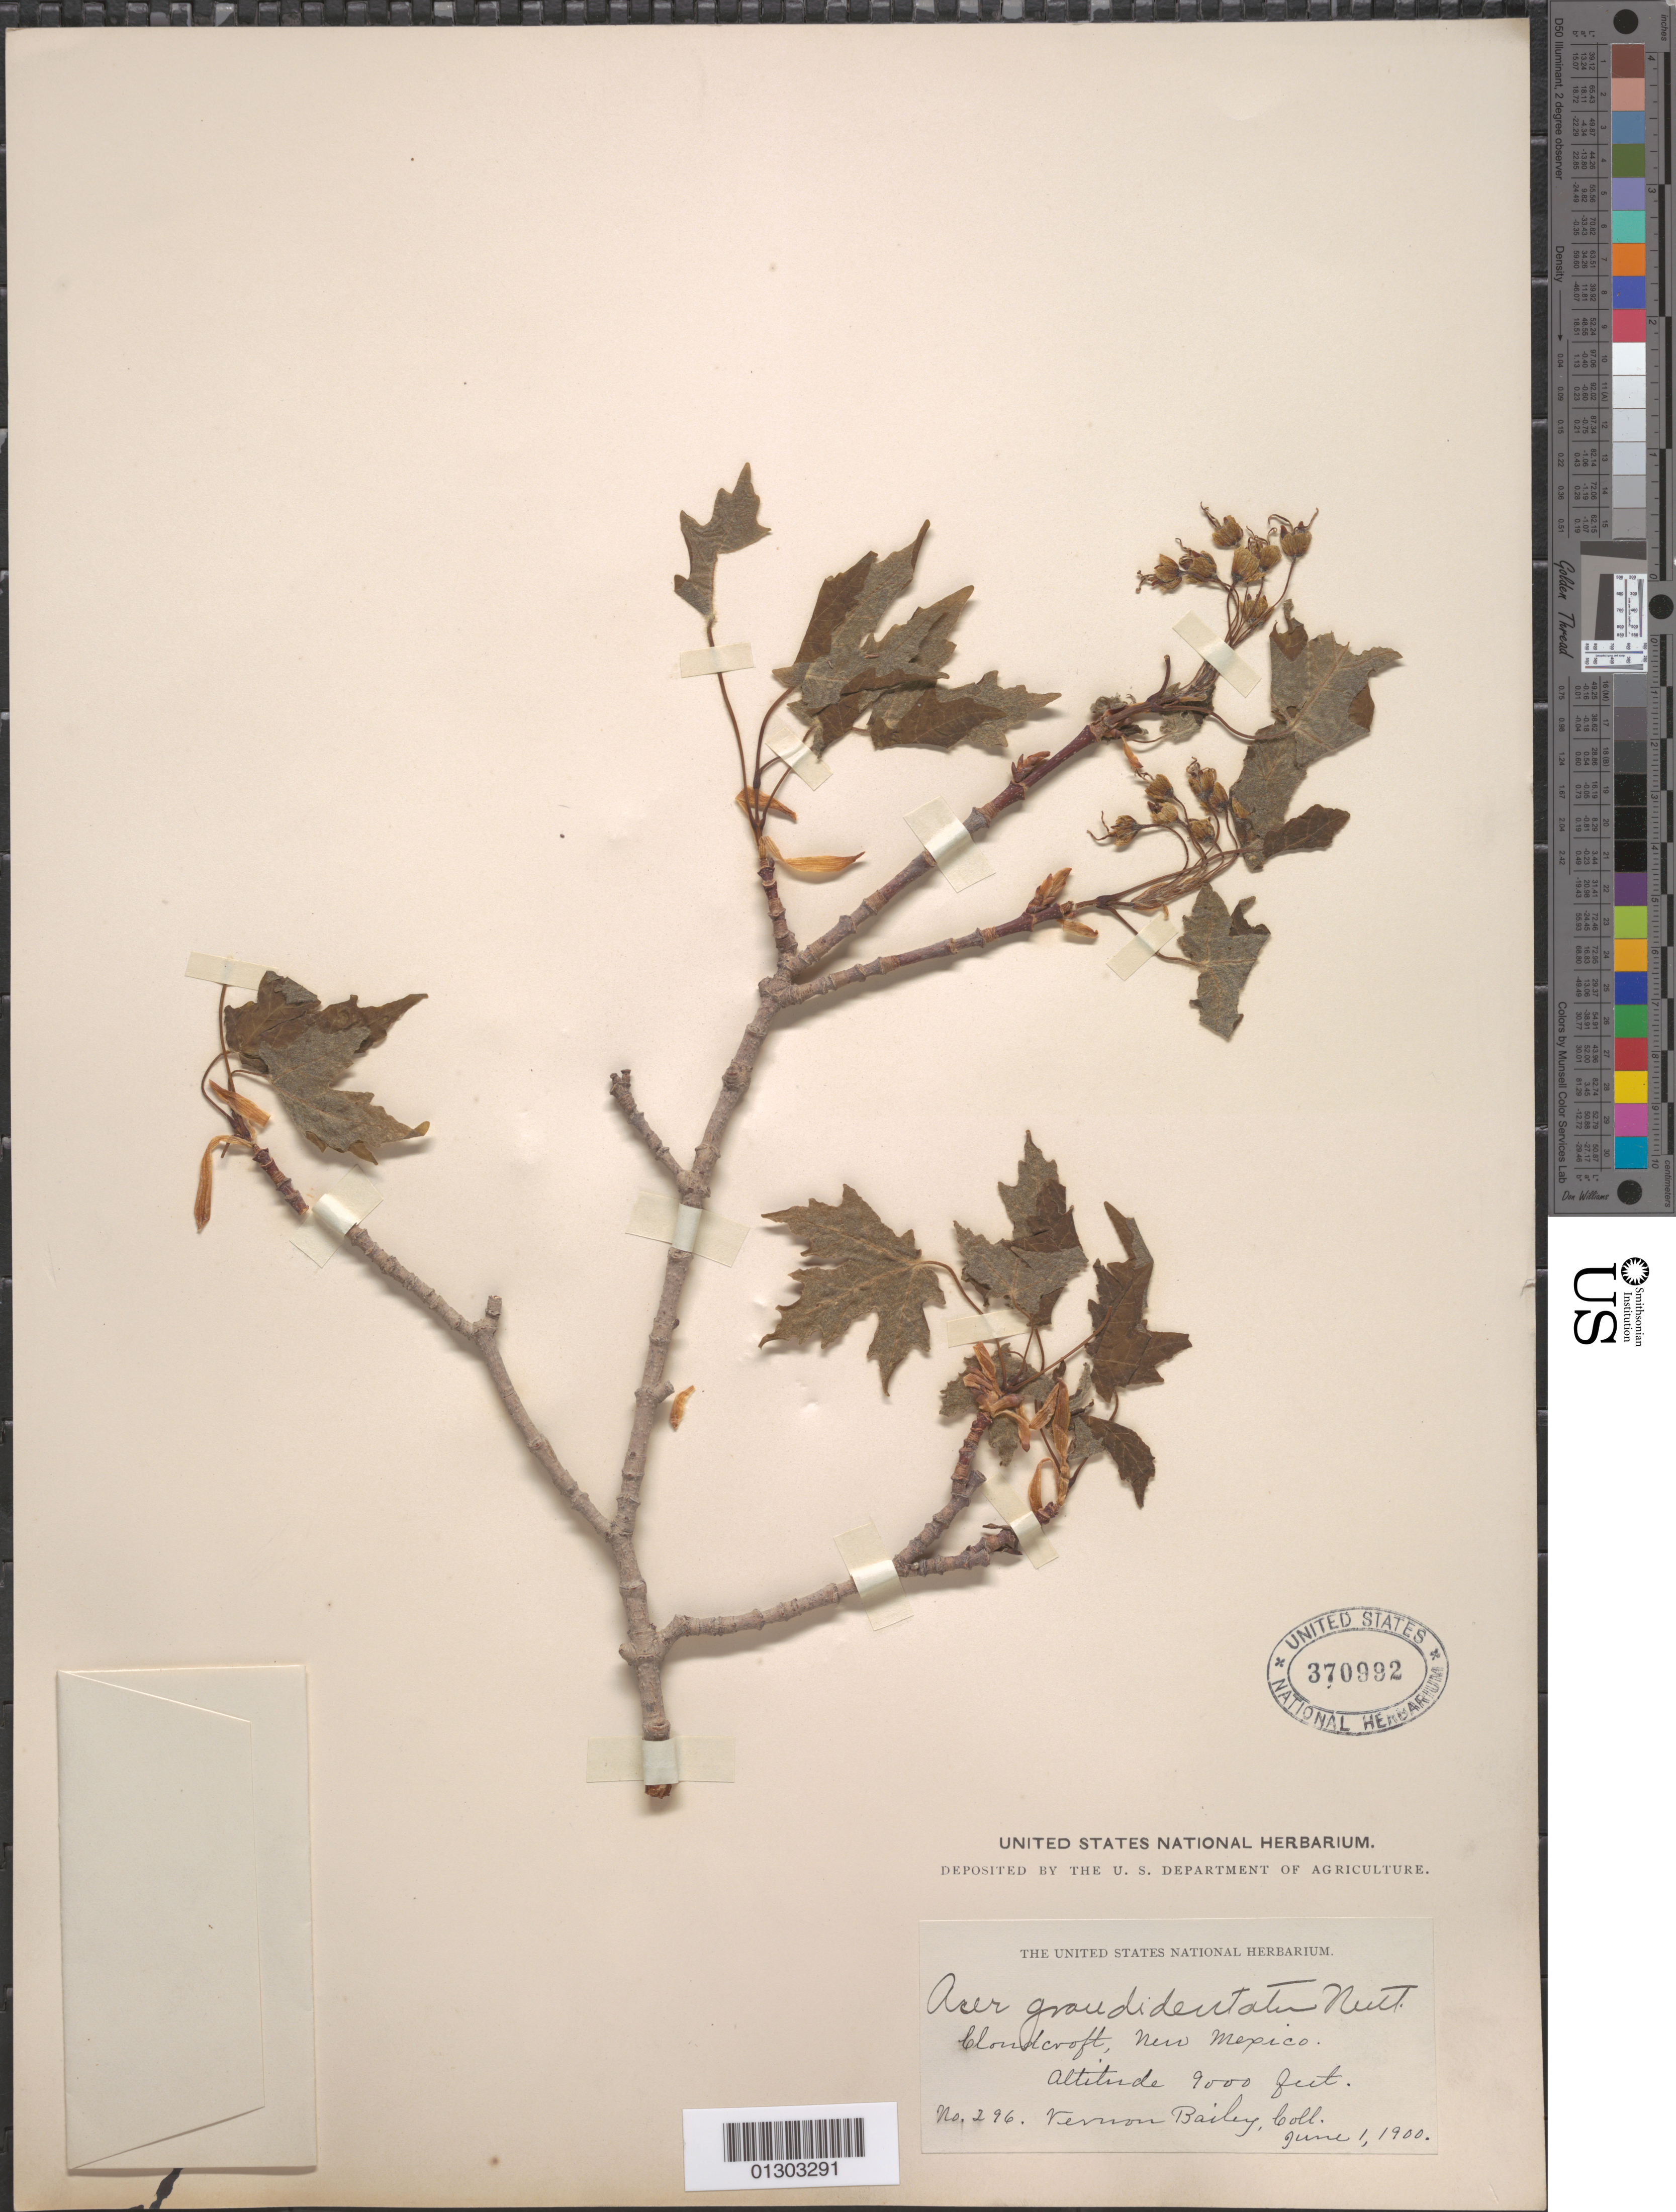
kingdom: Plantae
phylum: Tracheophyta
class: Magnoliopsida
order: Sapindales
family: Sapindaceae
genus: Acer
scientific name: Acer grandidentatum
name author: Nutt.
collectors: V. O. Bailey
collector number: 296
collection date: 1900-06-01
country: United States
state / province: New Mexico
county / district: Otero County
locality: Cloudcroft.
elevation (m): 2743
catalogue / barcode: US 370992